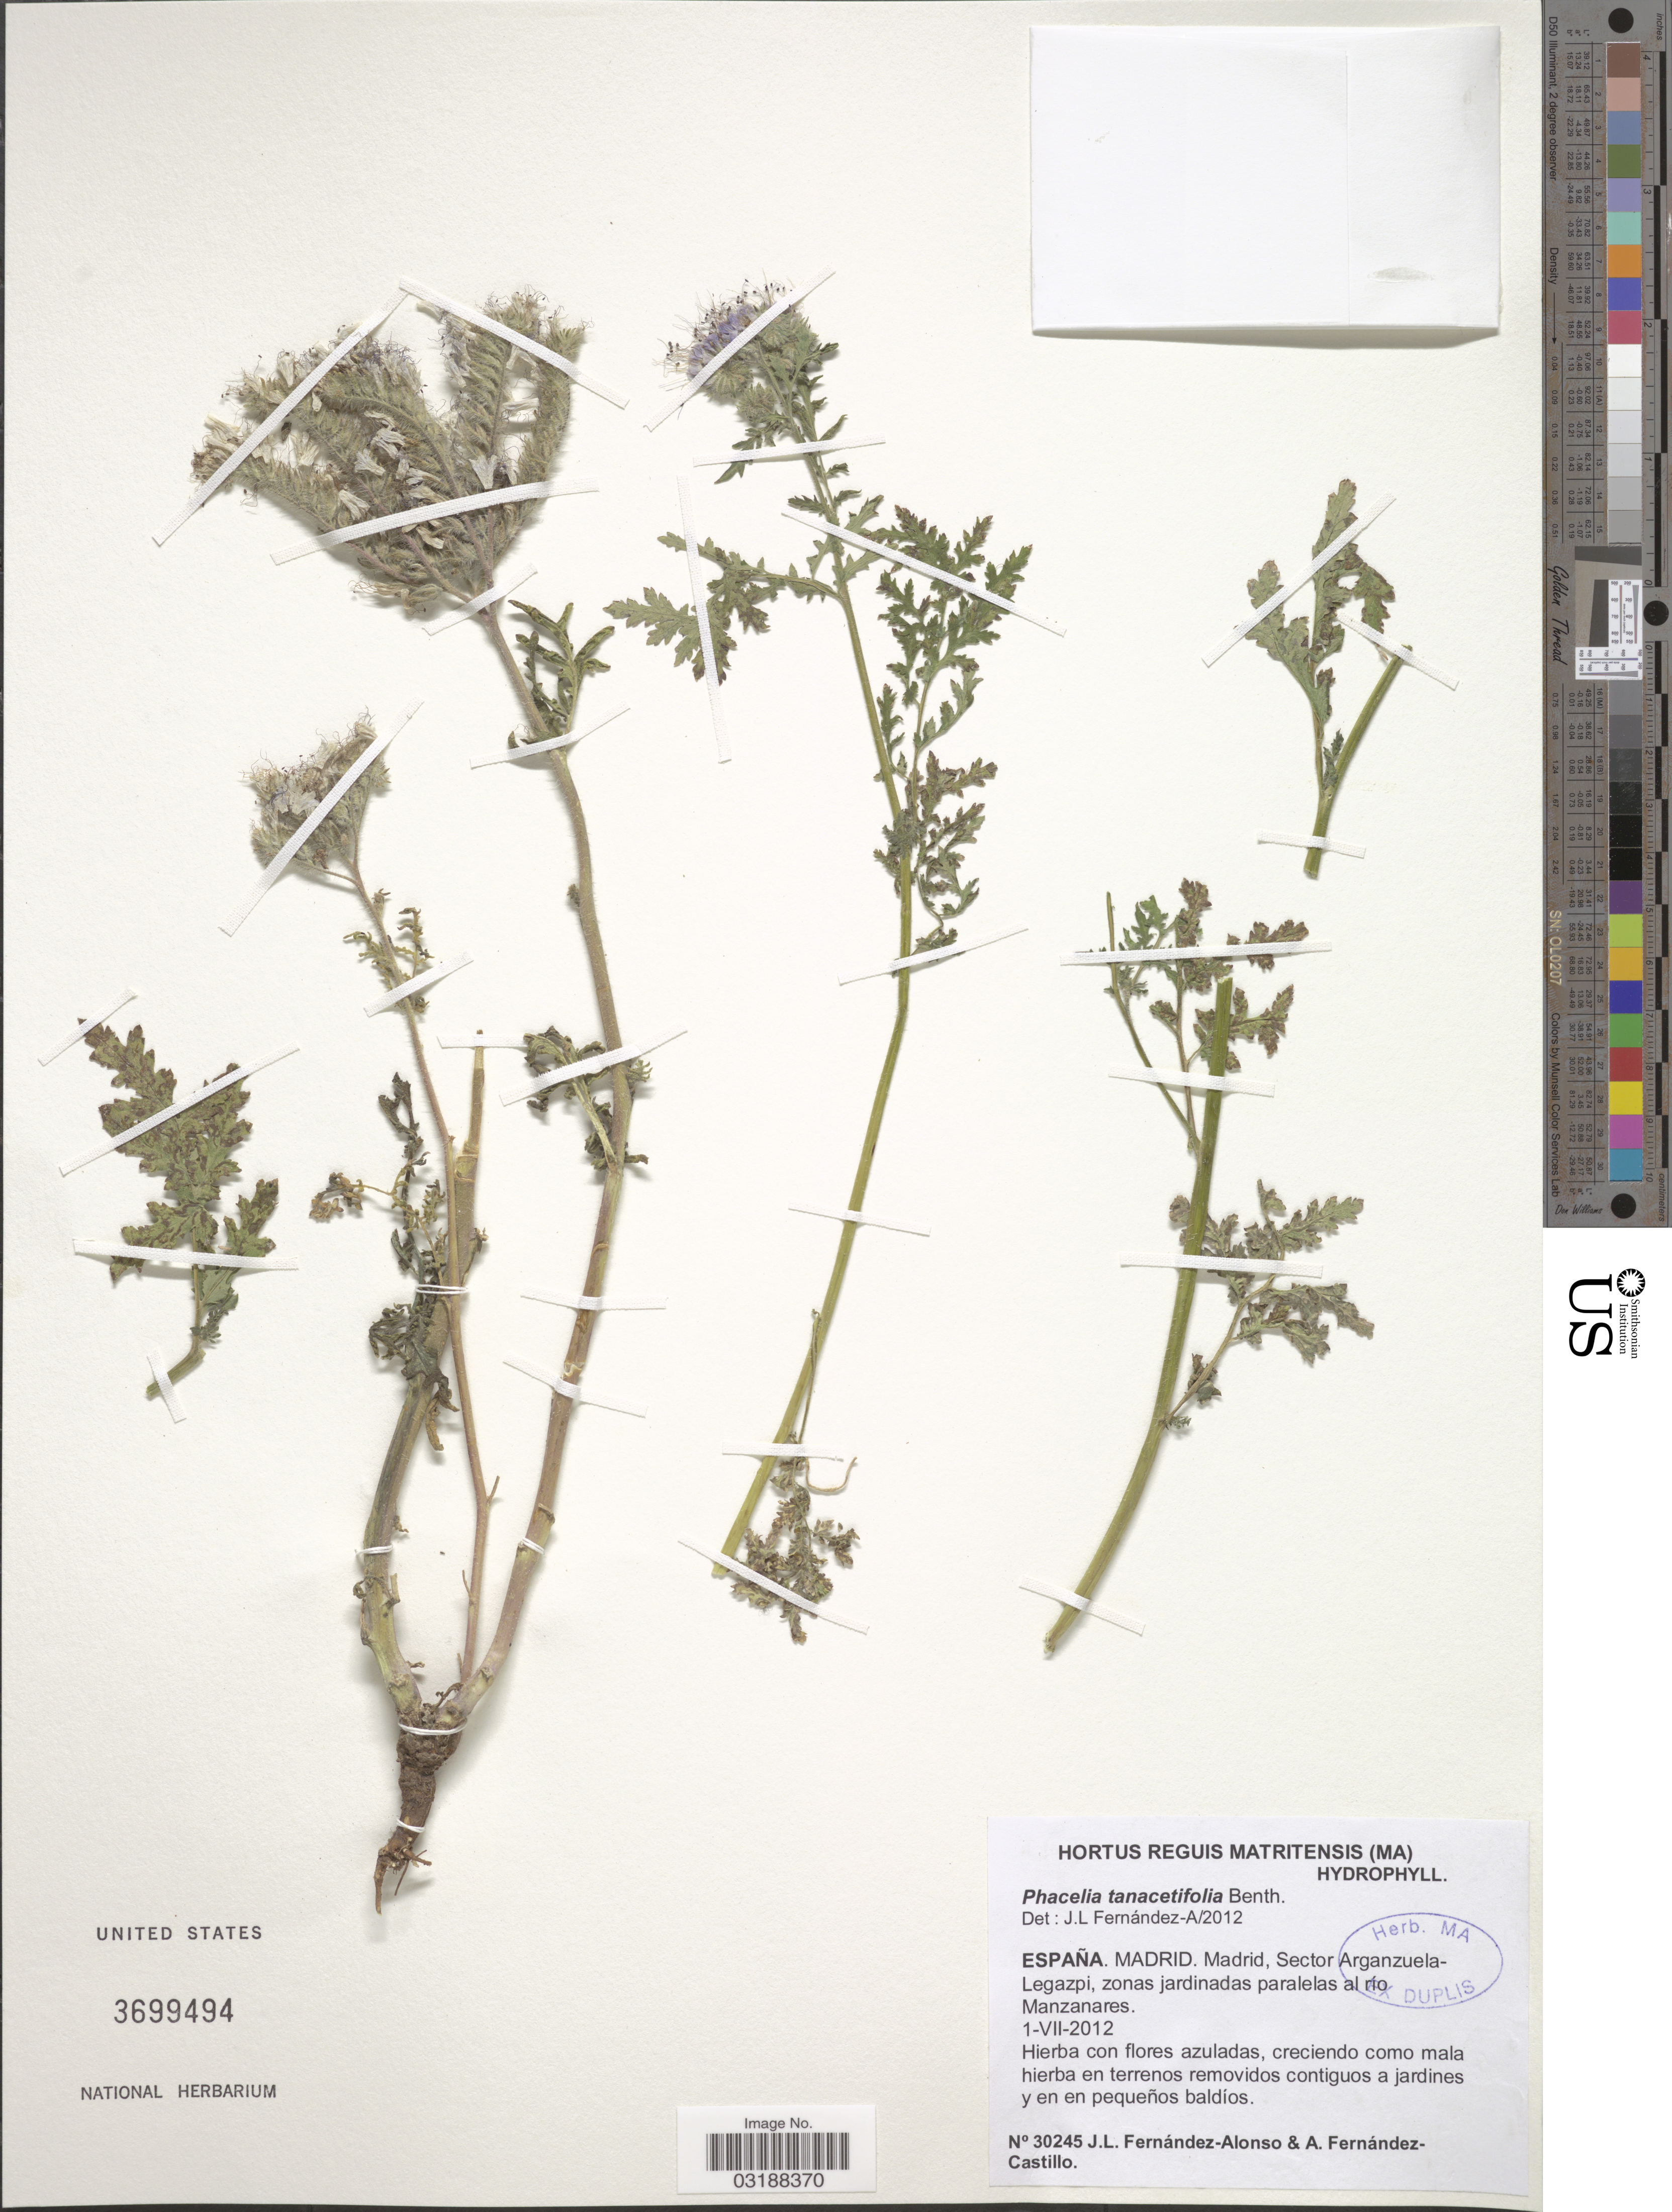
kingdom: Plantae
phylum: Tracheophyta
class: Magnoliopsida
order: Boraginales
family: Hydrophyllaceae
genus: Phacelia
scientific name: Phacelia tanacetifolia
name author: Benth.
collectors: J. L. Fernández-Alonso & A. Fernández Castillo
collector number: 30245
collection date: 2012-07-01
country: Spain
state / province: Madrid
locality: Madrid, Sector Arganzuela-Legazpi, zonas jardinadas paralelas al río Manzanares.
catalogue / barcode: US 3699494